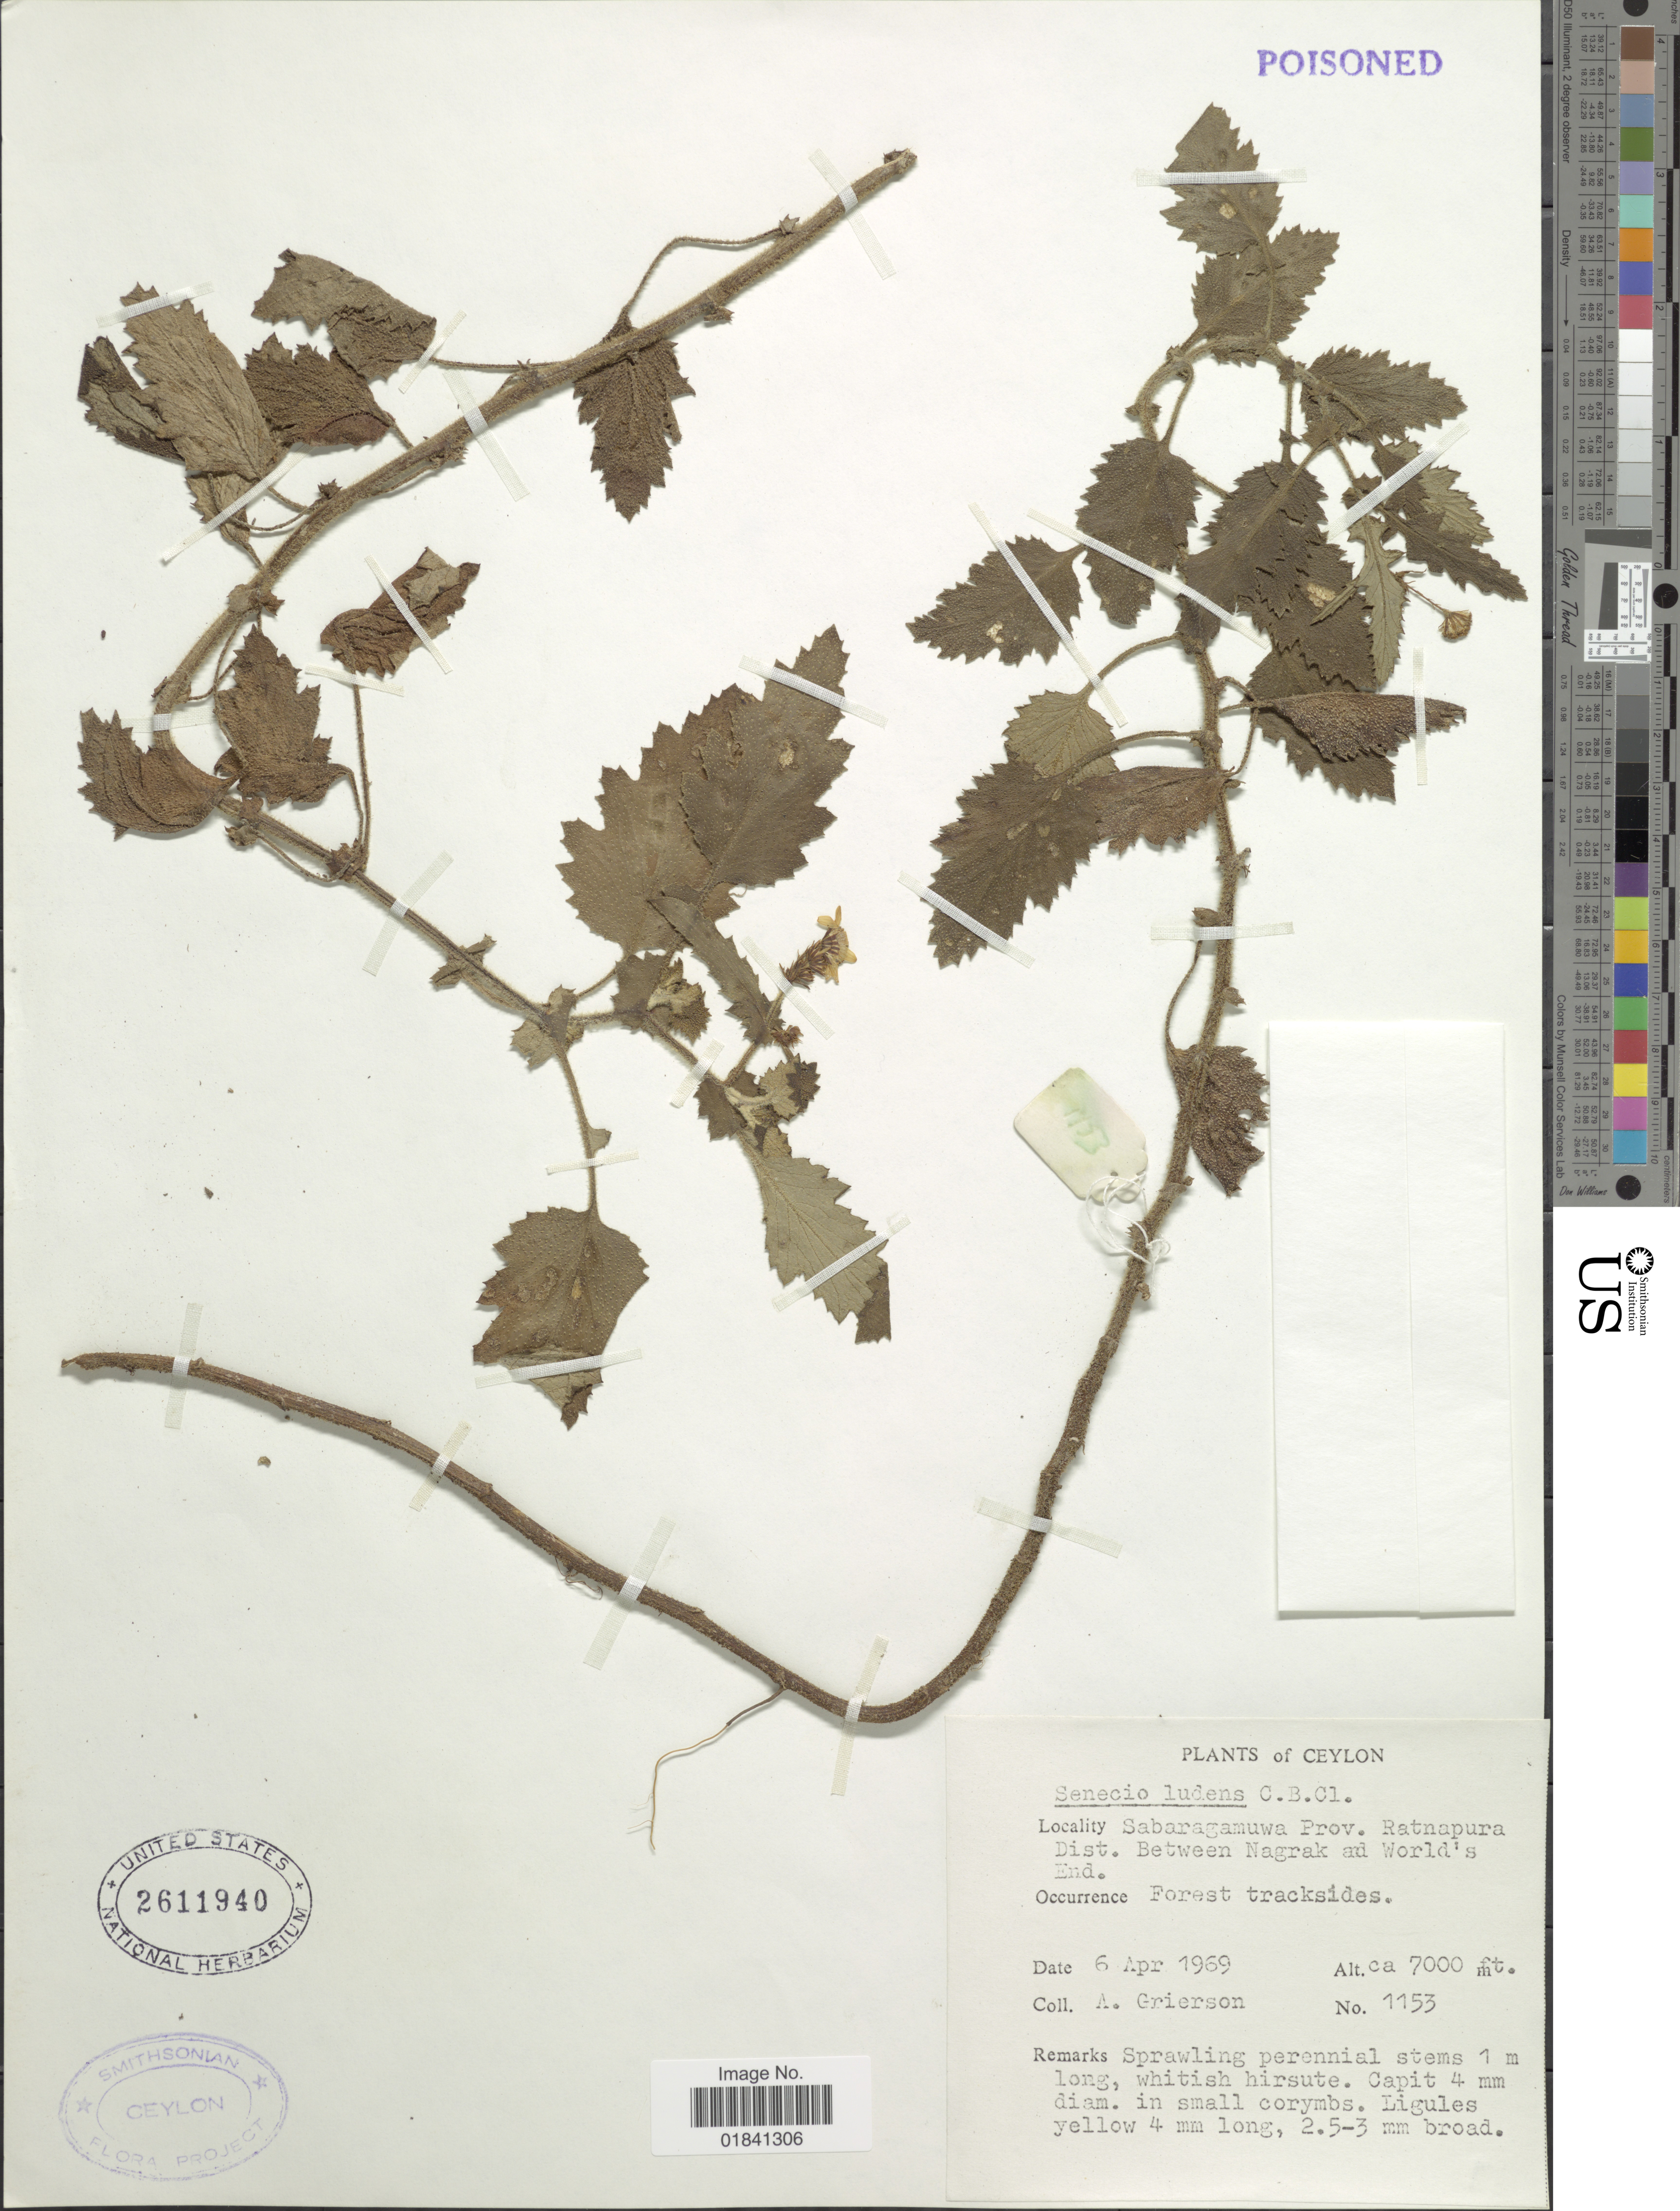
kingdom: Plantae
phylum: Tracheophyta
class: Magnoliopsida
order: Asterales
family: Asteraceae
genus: Senecio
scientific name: Senecio ludens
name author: Clarke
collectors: A. Grierson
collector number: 1153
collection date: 1969-04-06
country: Sri Lanka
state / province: Sabaragamuwa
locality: Ceylon, Ratnapura Dist. Between Nagrak ad World's End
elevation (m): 2134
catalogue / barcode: US 2611940